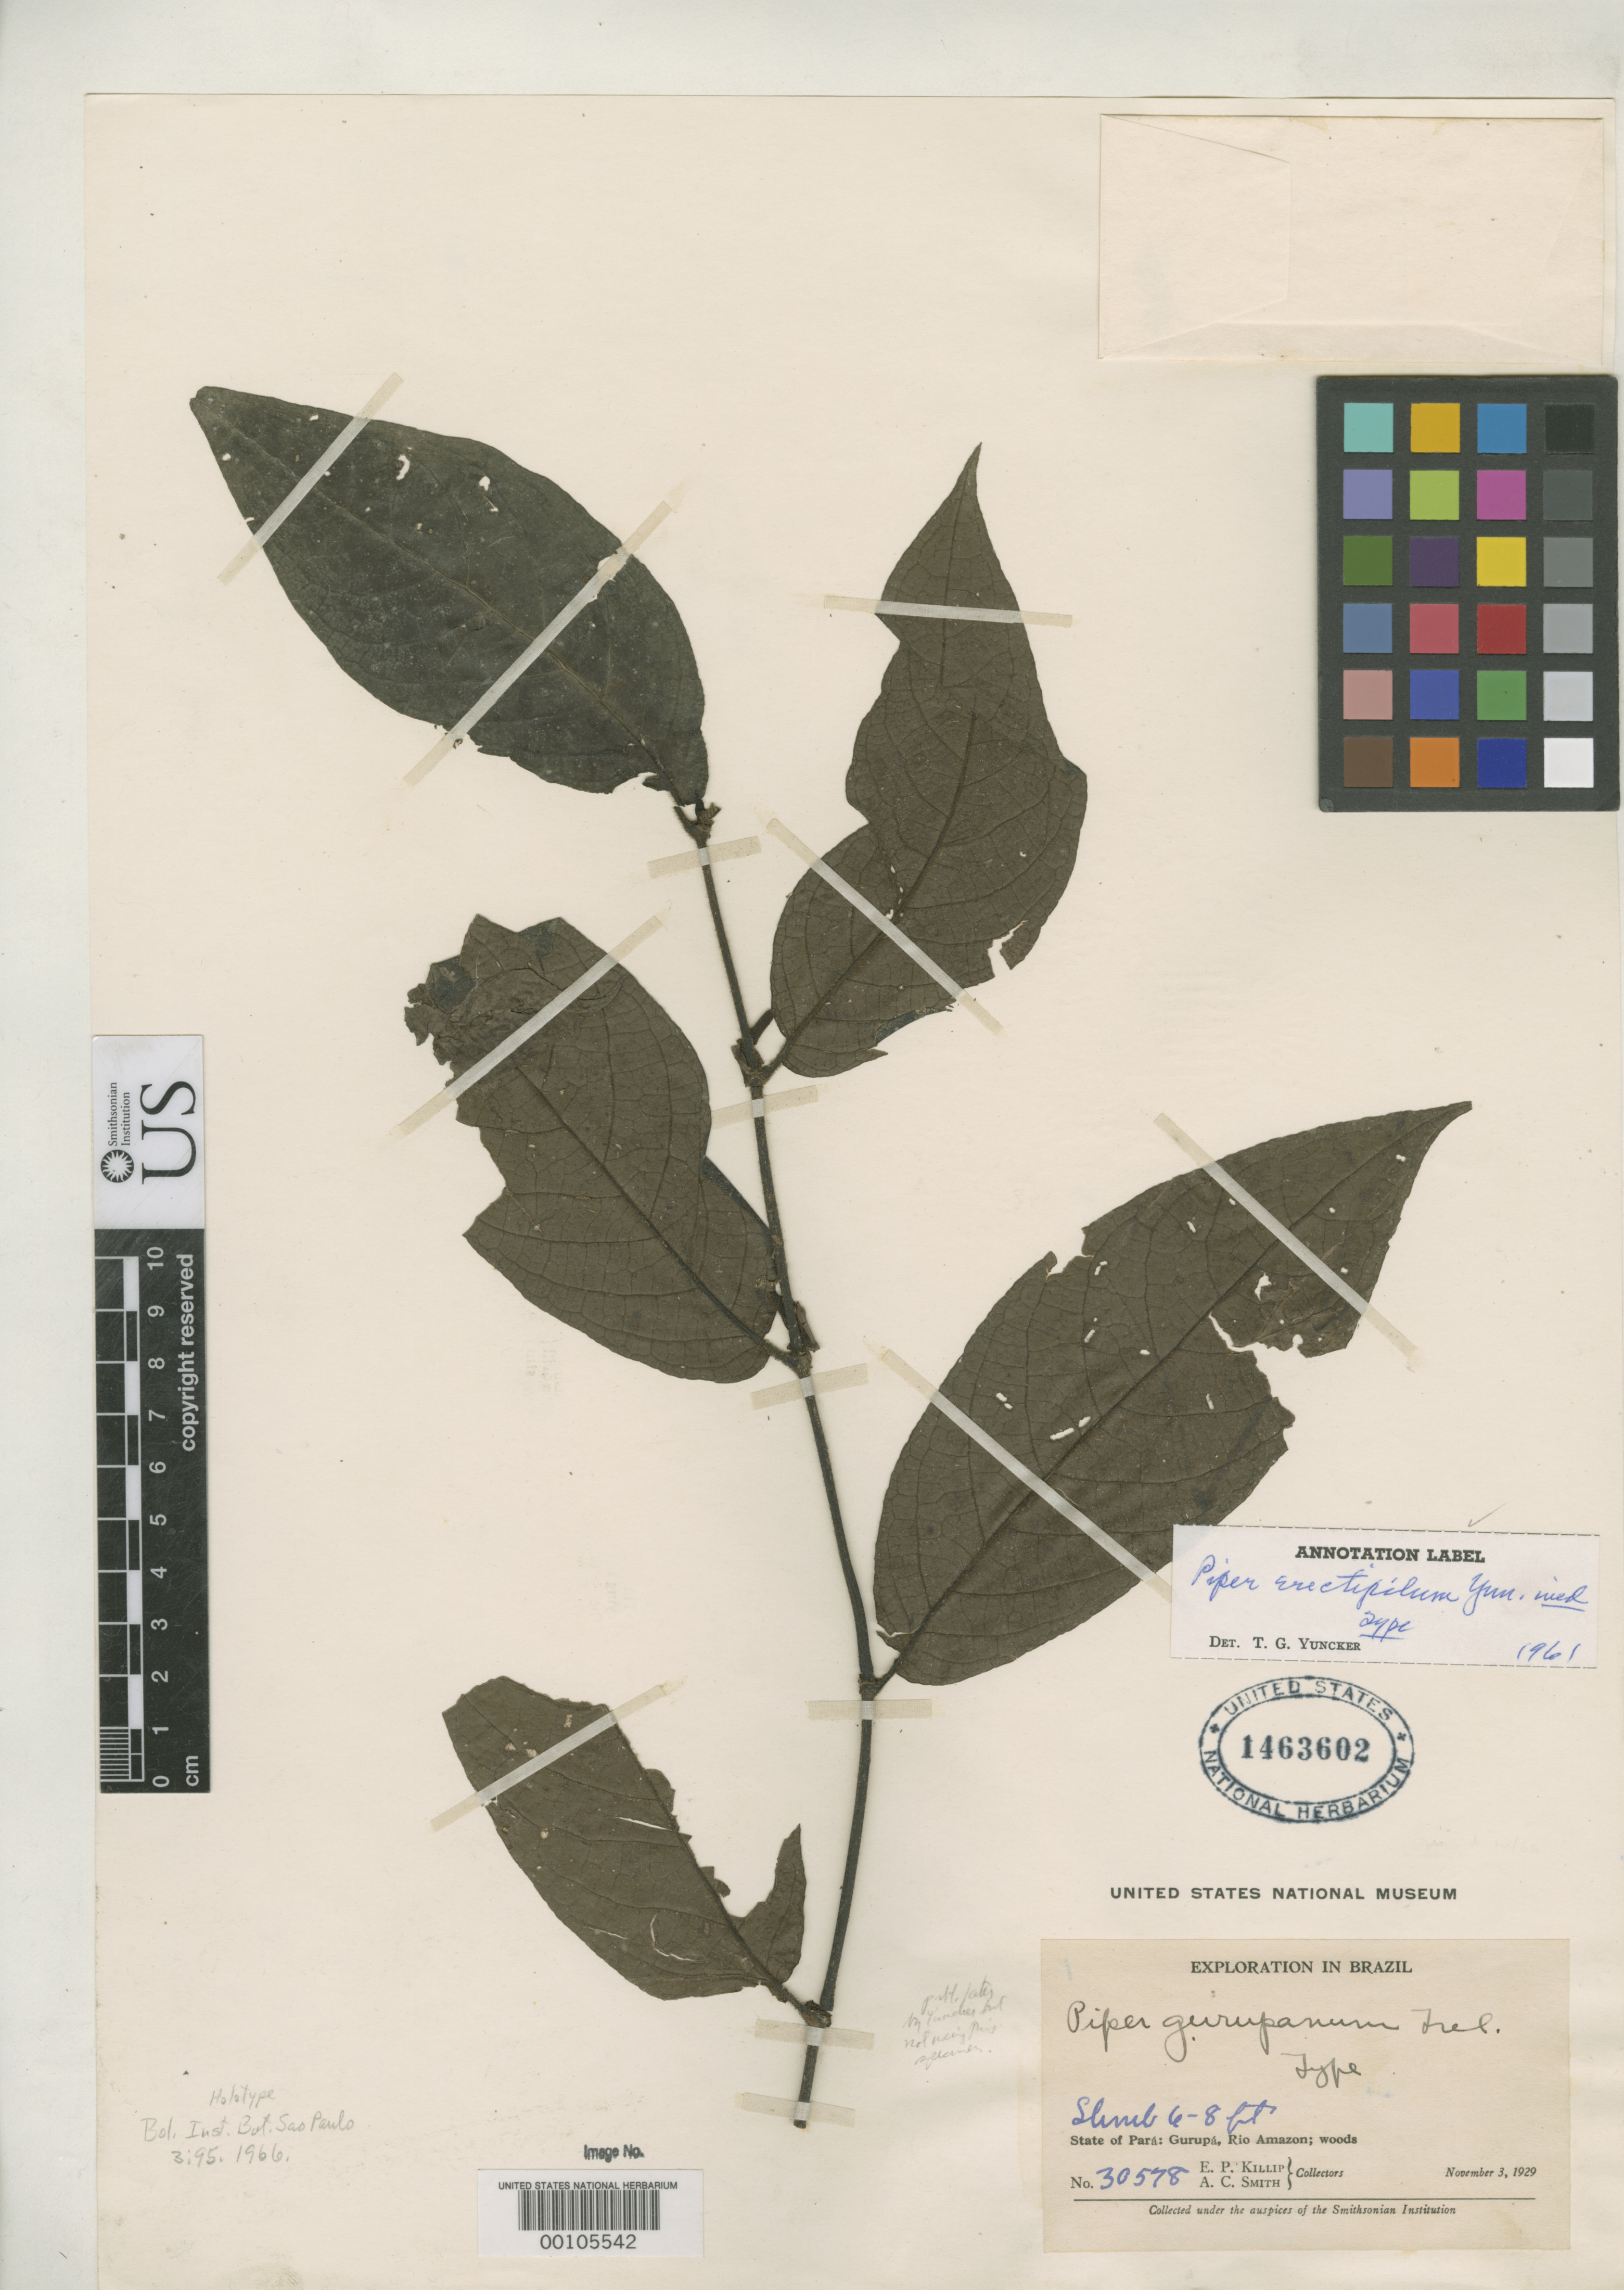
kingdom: Plantae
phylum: Tracheophyta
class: Magnoliopsida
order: Piperales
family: Piperaceae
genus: Piper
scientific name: Piper erectipilum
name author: Yunck.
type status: Holotype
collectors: E. P. Killip & A. C. Smith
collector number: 30578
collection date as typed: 03 Nov 1929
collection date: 1929-11-03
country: Brazil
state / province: Pará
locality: Gurupa, Rio Amazon.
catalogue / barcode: US 1463602